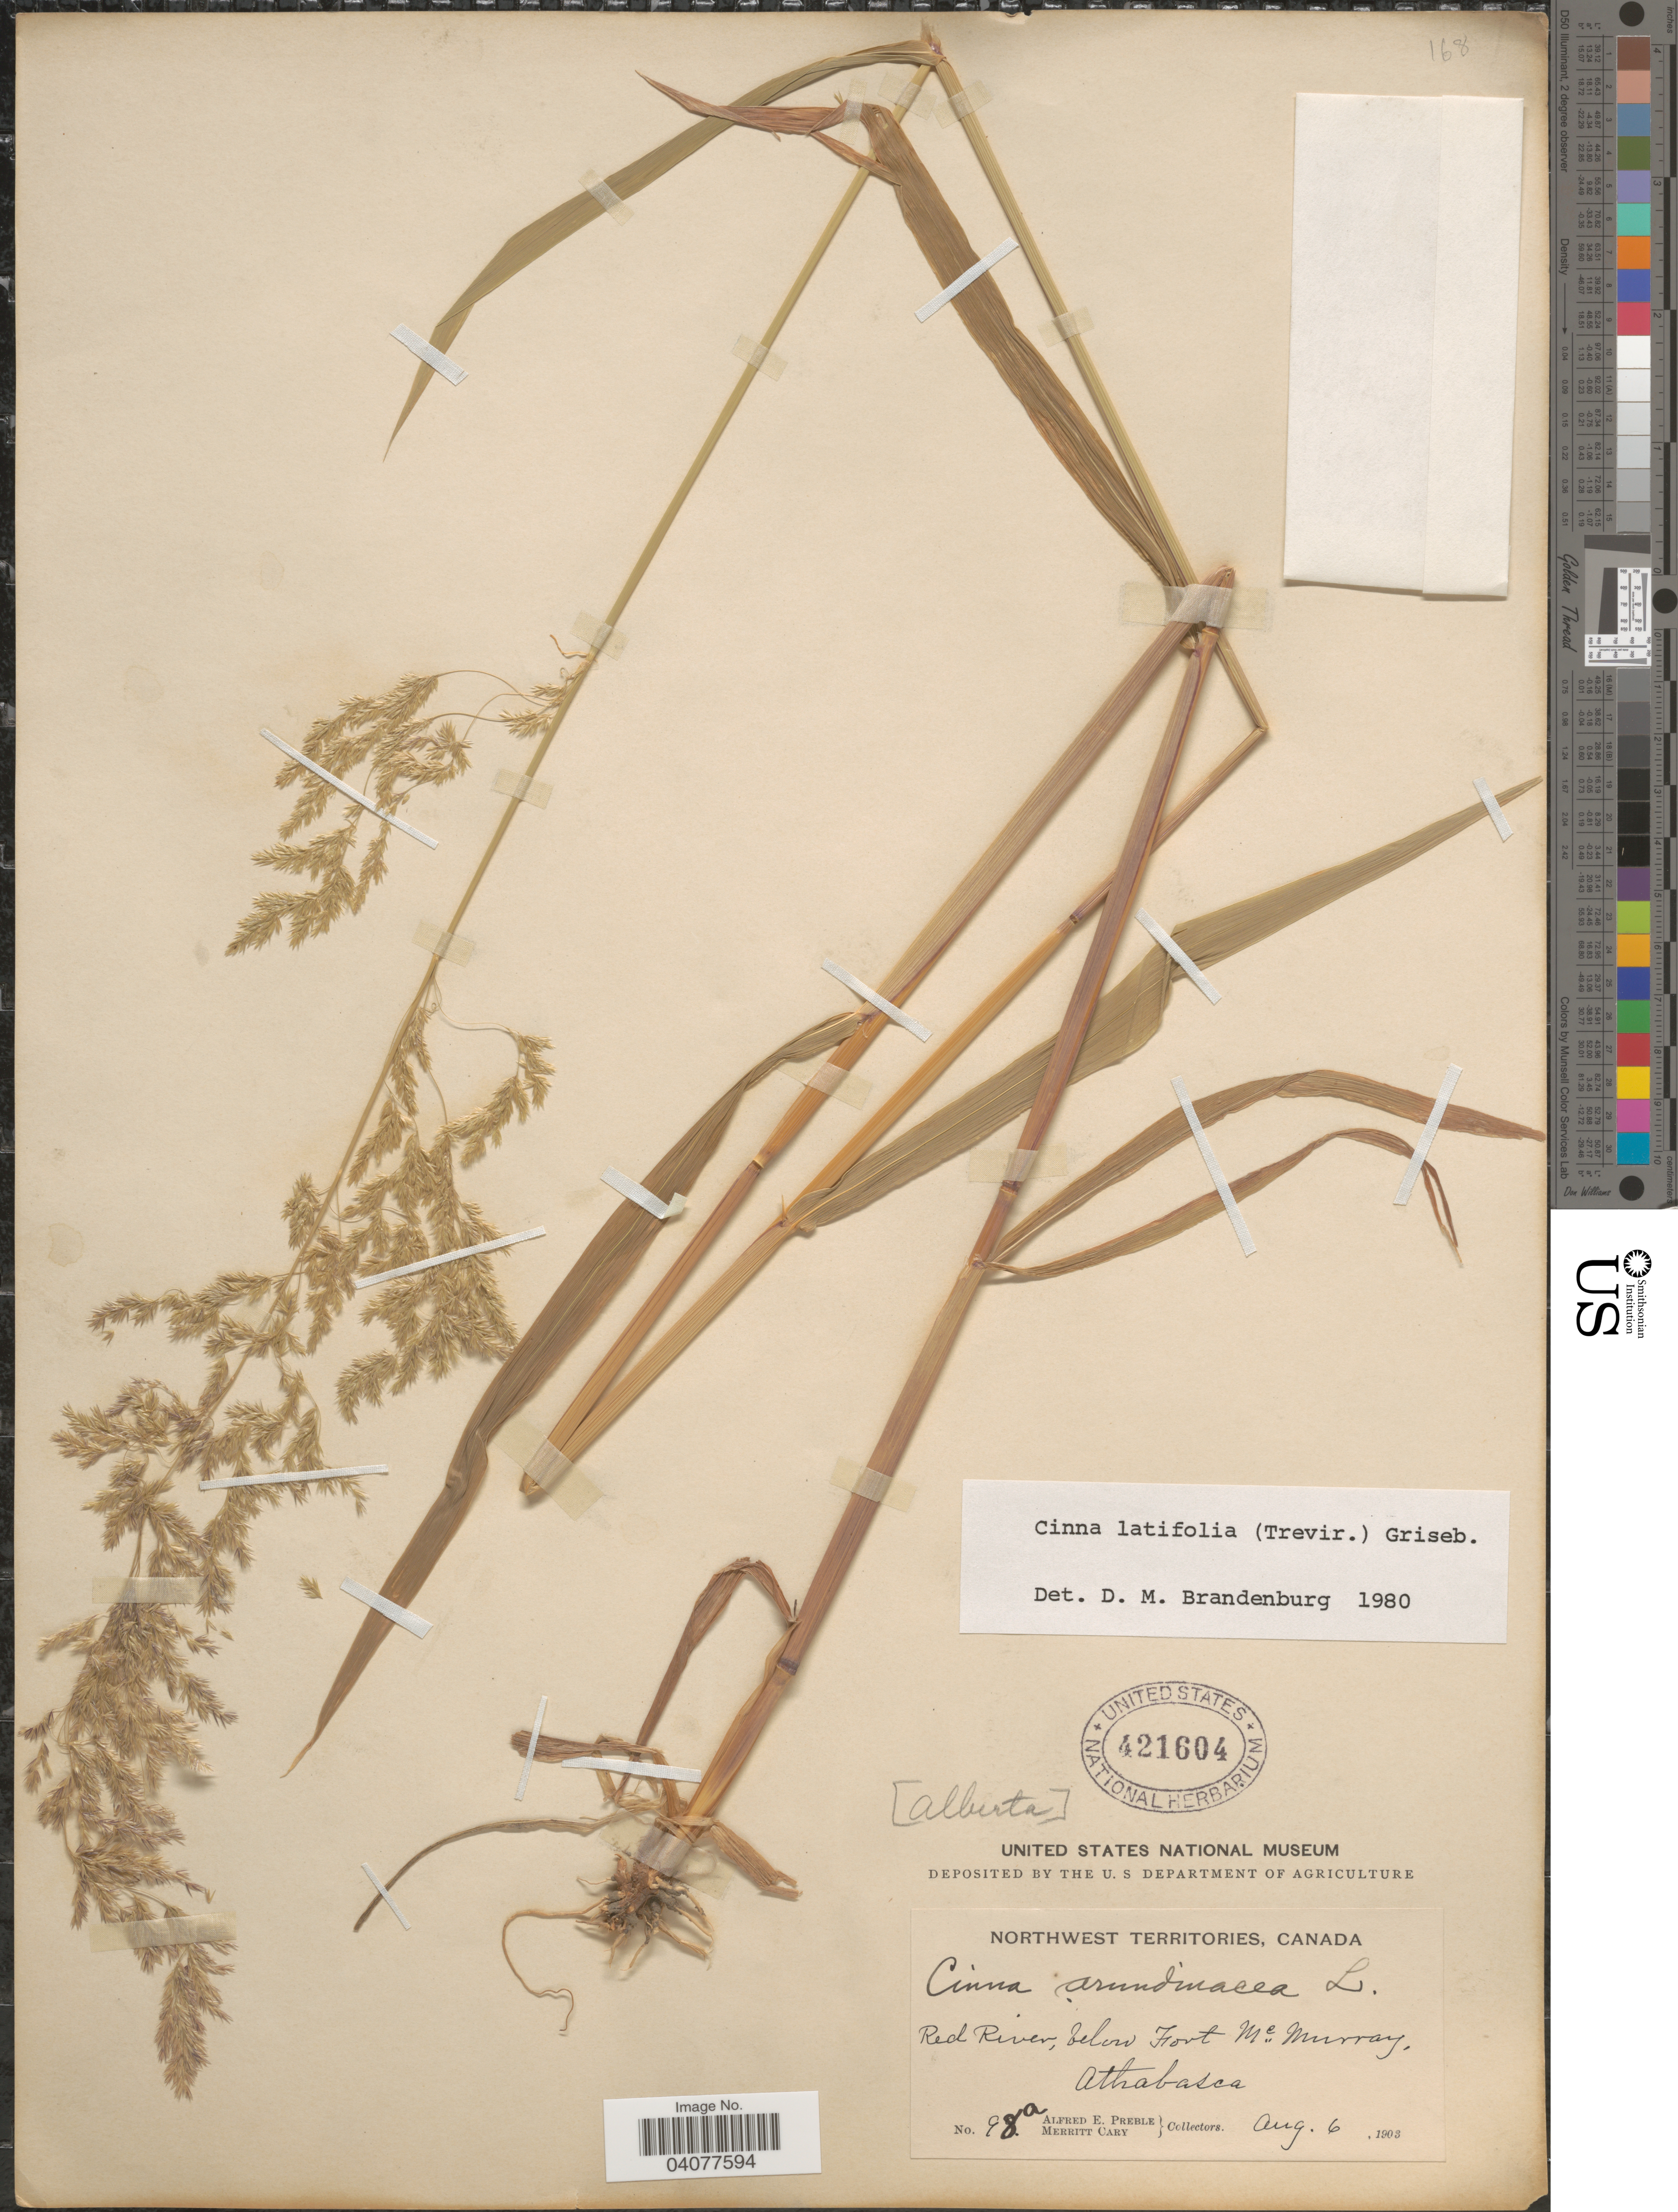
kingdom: Plantae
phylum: Tracheophyta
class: Liliopsida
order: Poales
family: Poaceae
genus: Cinna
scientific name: Cinna latifolia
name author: (Trevir. ex Goeppert) Griseb.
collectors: A. Preble & M. Cary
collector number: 98a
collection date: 1903-08-06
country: Canada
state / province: Alberta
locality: Red River, below Fort Me Murray, Athabasca.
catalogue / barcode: US 421604